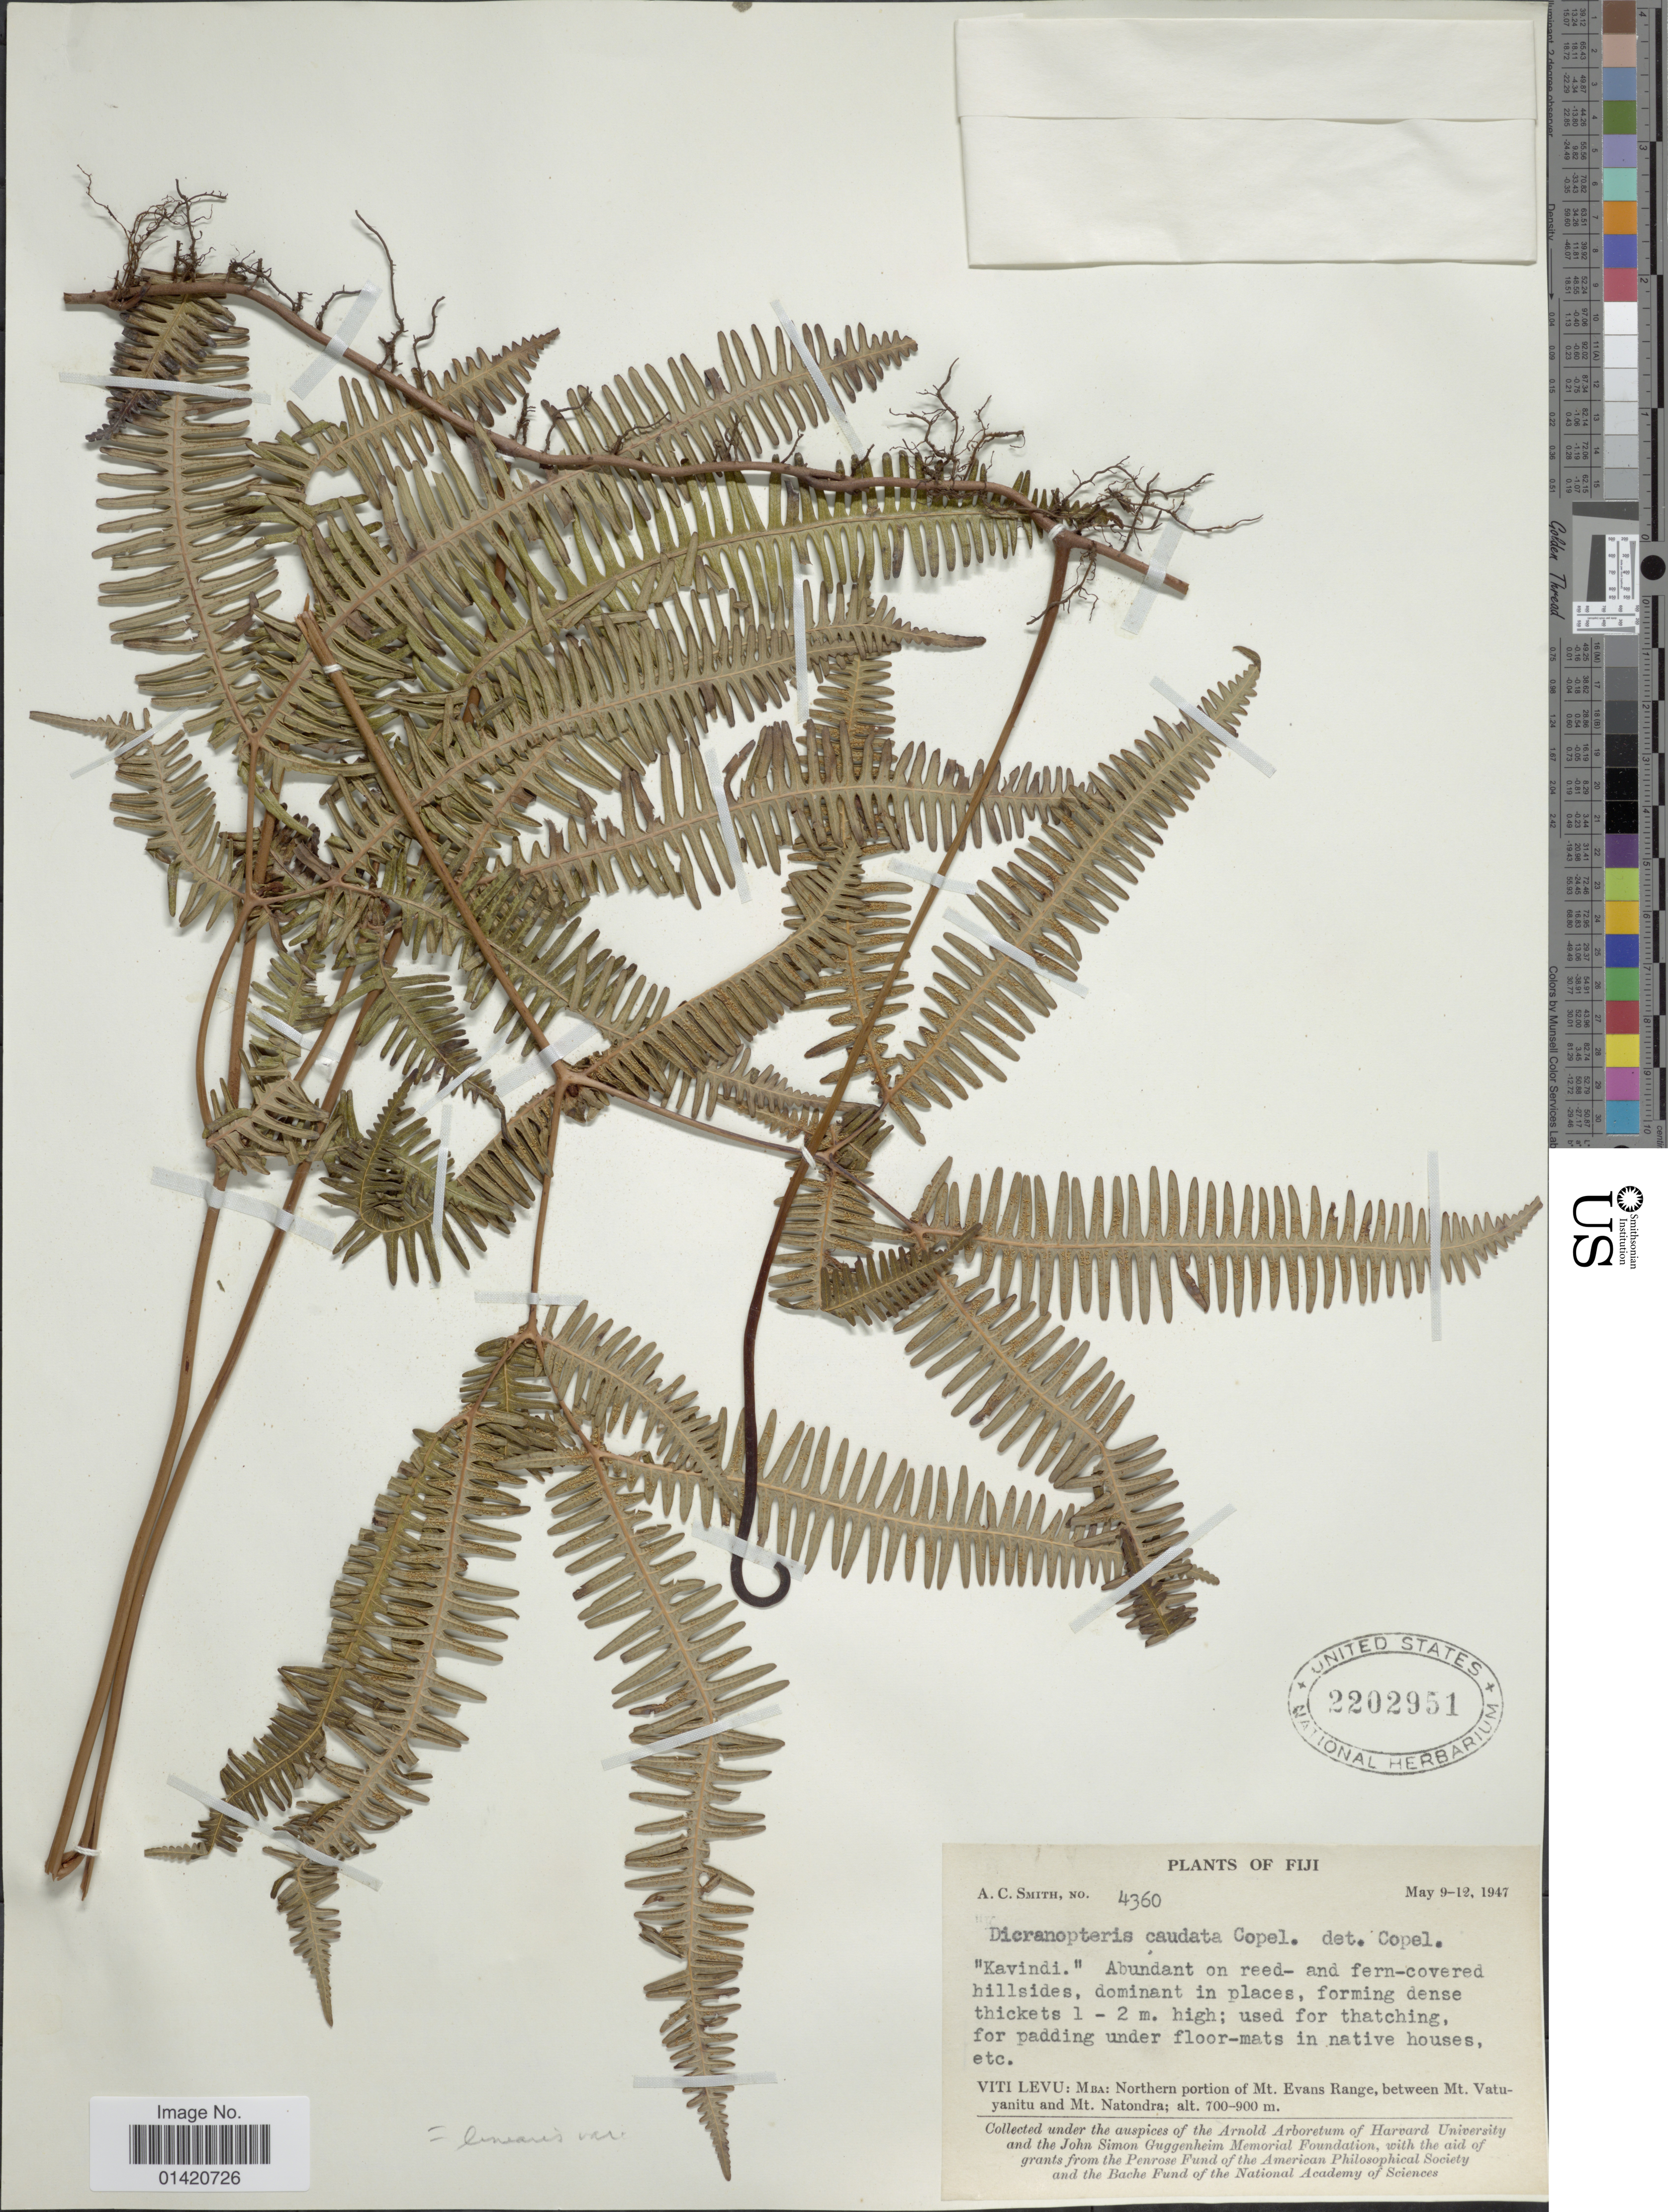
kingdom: Plantae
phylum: Tracheophyta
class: Polypodiopsida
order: Gleicheniales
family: Gleicheniaceae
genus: Dicranopteris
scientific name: Dicranopteris linearis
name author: (Burm. f.) Underw.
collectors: A. C. Smith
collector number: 4360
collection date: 1947-05-09/1947-05-12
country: Fiji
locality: Viti Levu: Mba: Northern portion of Mt Evans Range, between Mt Vatu-yanitu and Mt Natondra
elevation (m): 700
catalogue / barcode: US 2202951